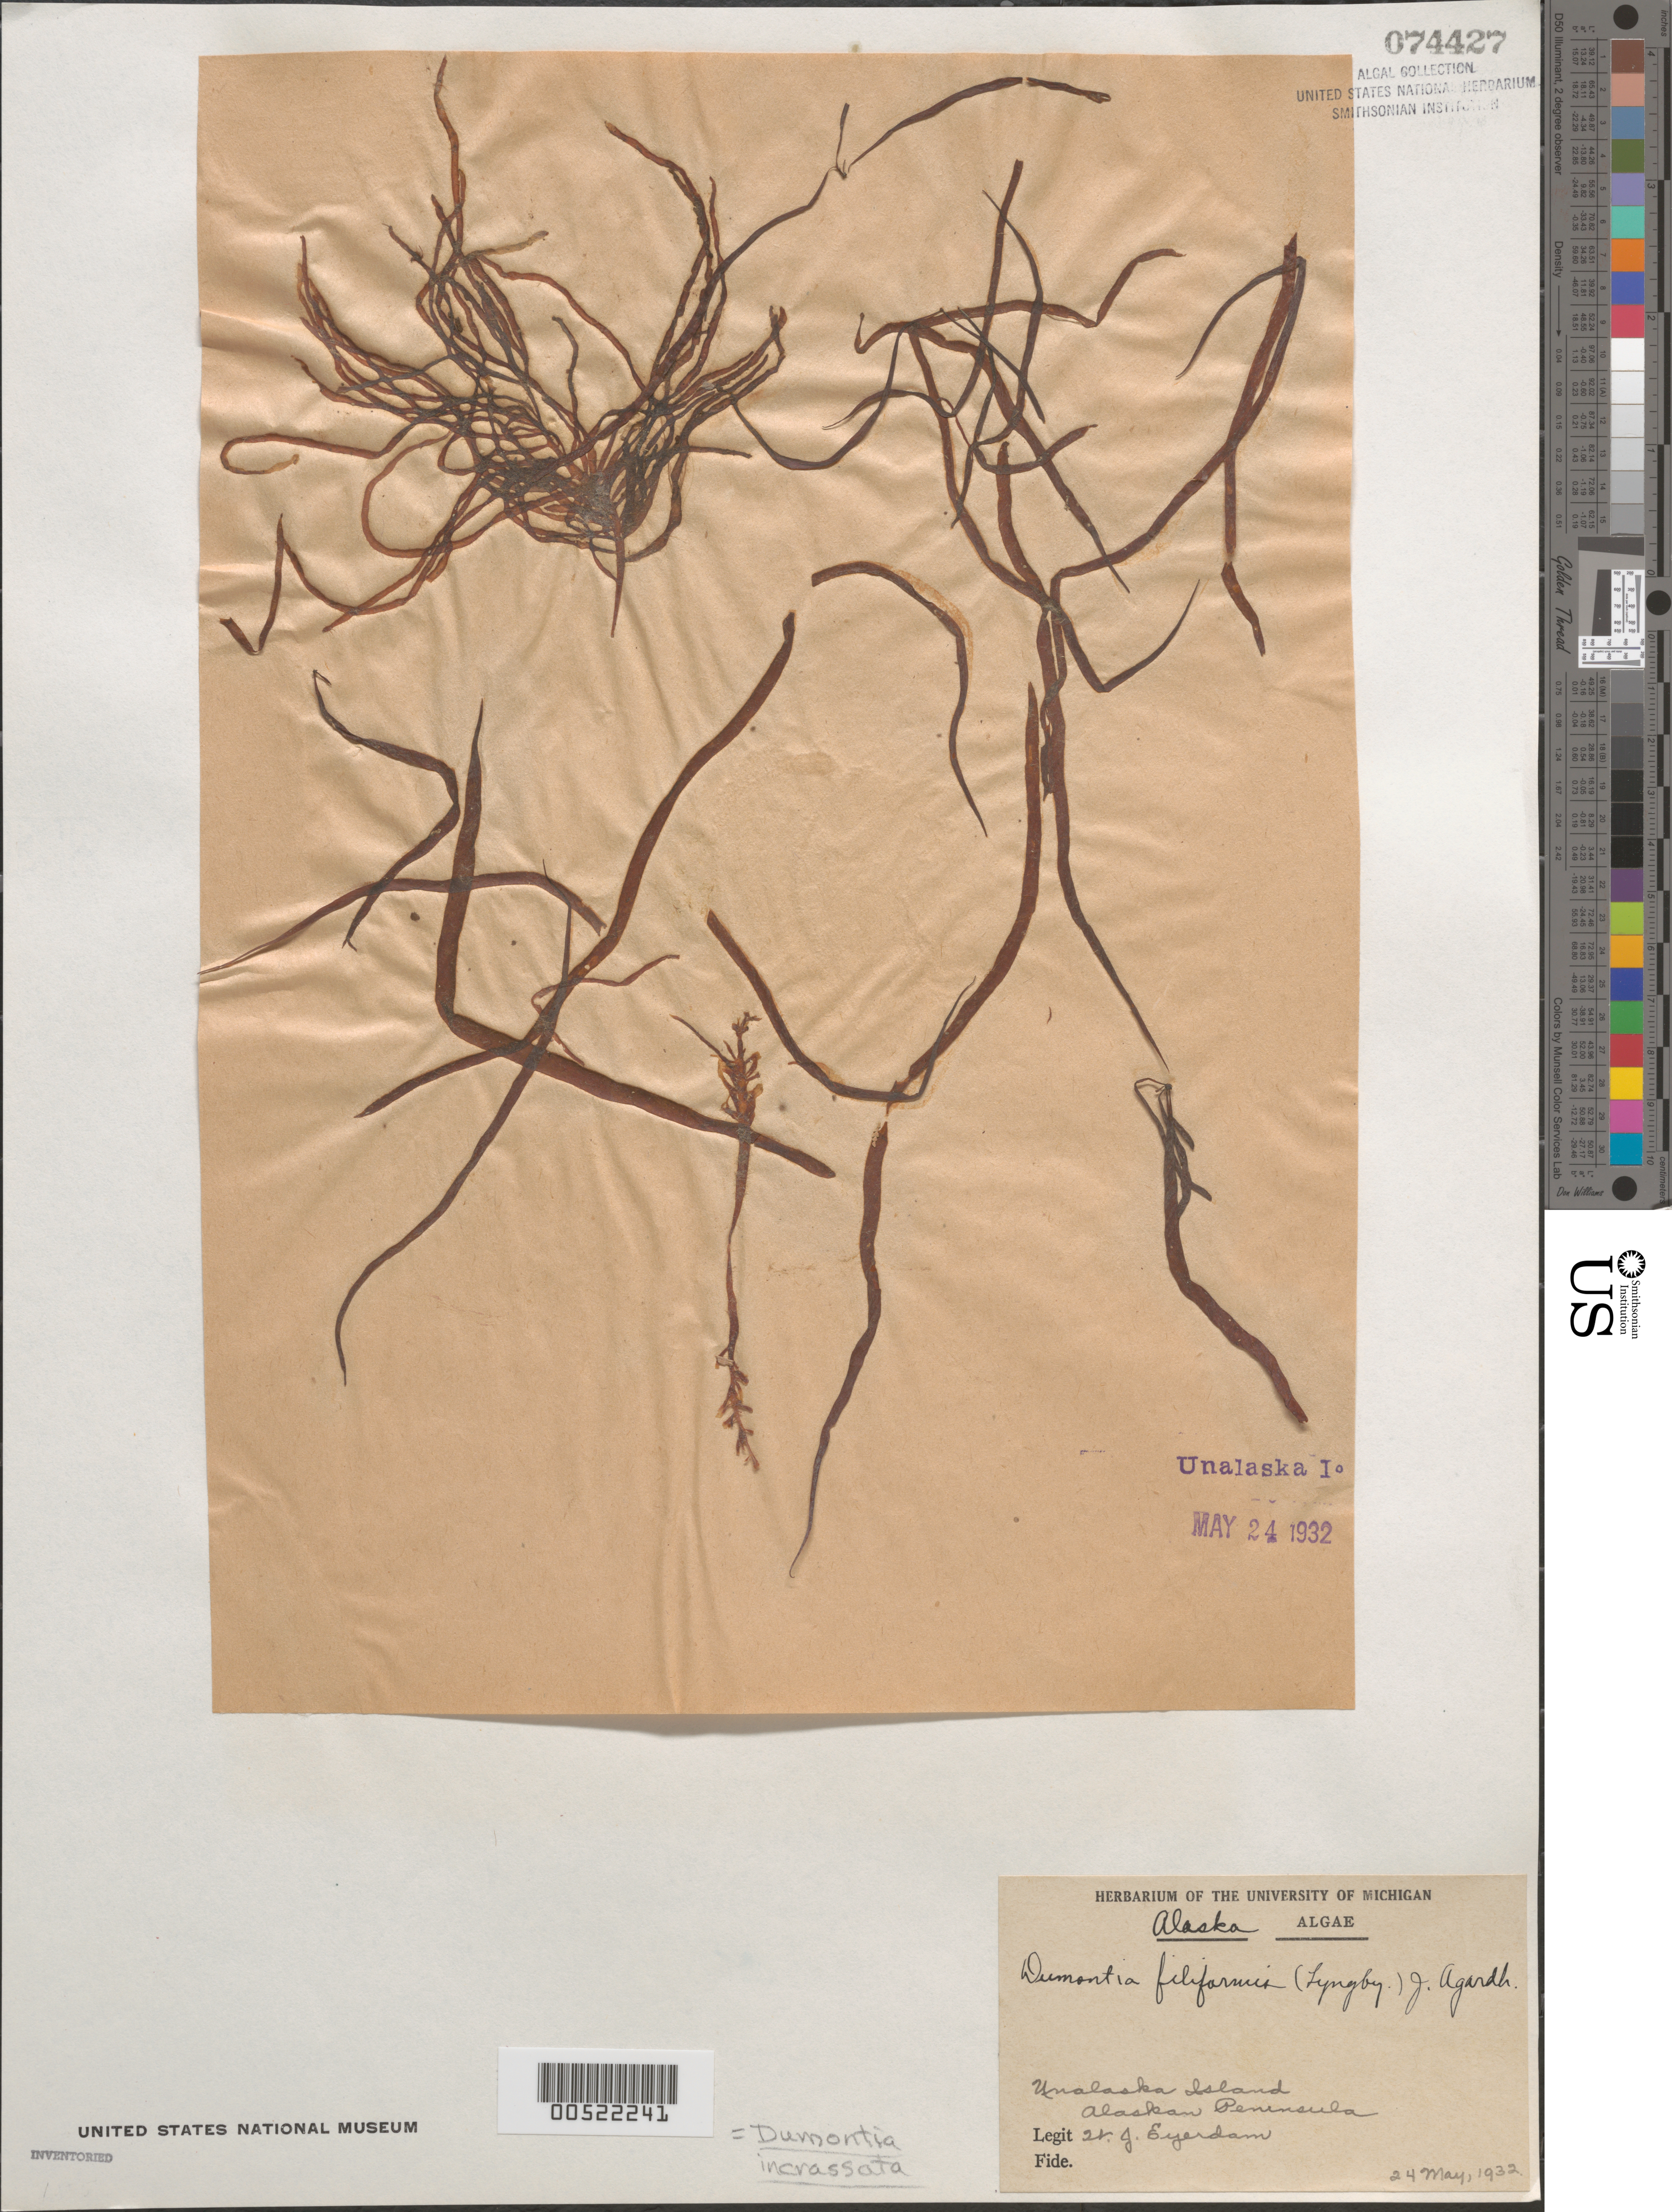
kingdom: Plantae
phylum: Rhodophyta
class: Florideophyceae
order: Gigartinales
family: Dumontiaceae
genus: Dumontia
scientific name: Dumontia contorta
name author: (S.G. Gmel.) Rupr.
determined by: Algae name updating Project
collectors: W. J. Eyerdam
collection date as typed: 24 May 1932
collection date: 1932-05-24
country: United States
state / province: Alaska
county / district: Aleutian Islands Division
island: Unalaska Island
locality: Alaska Peninsula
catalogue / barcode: US 74427